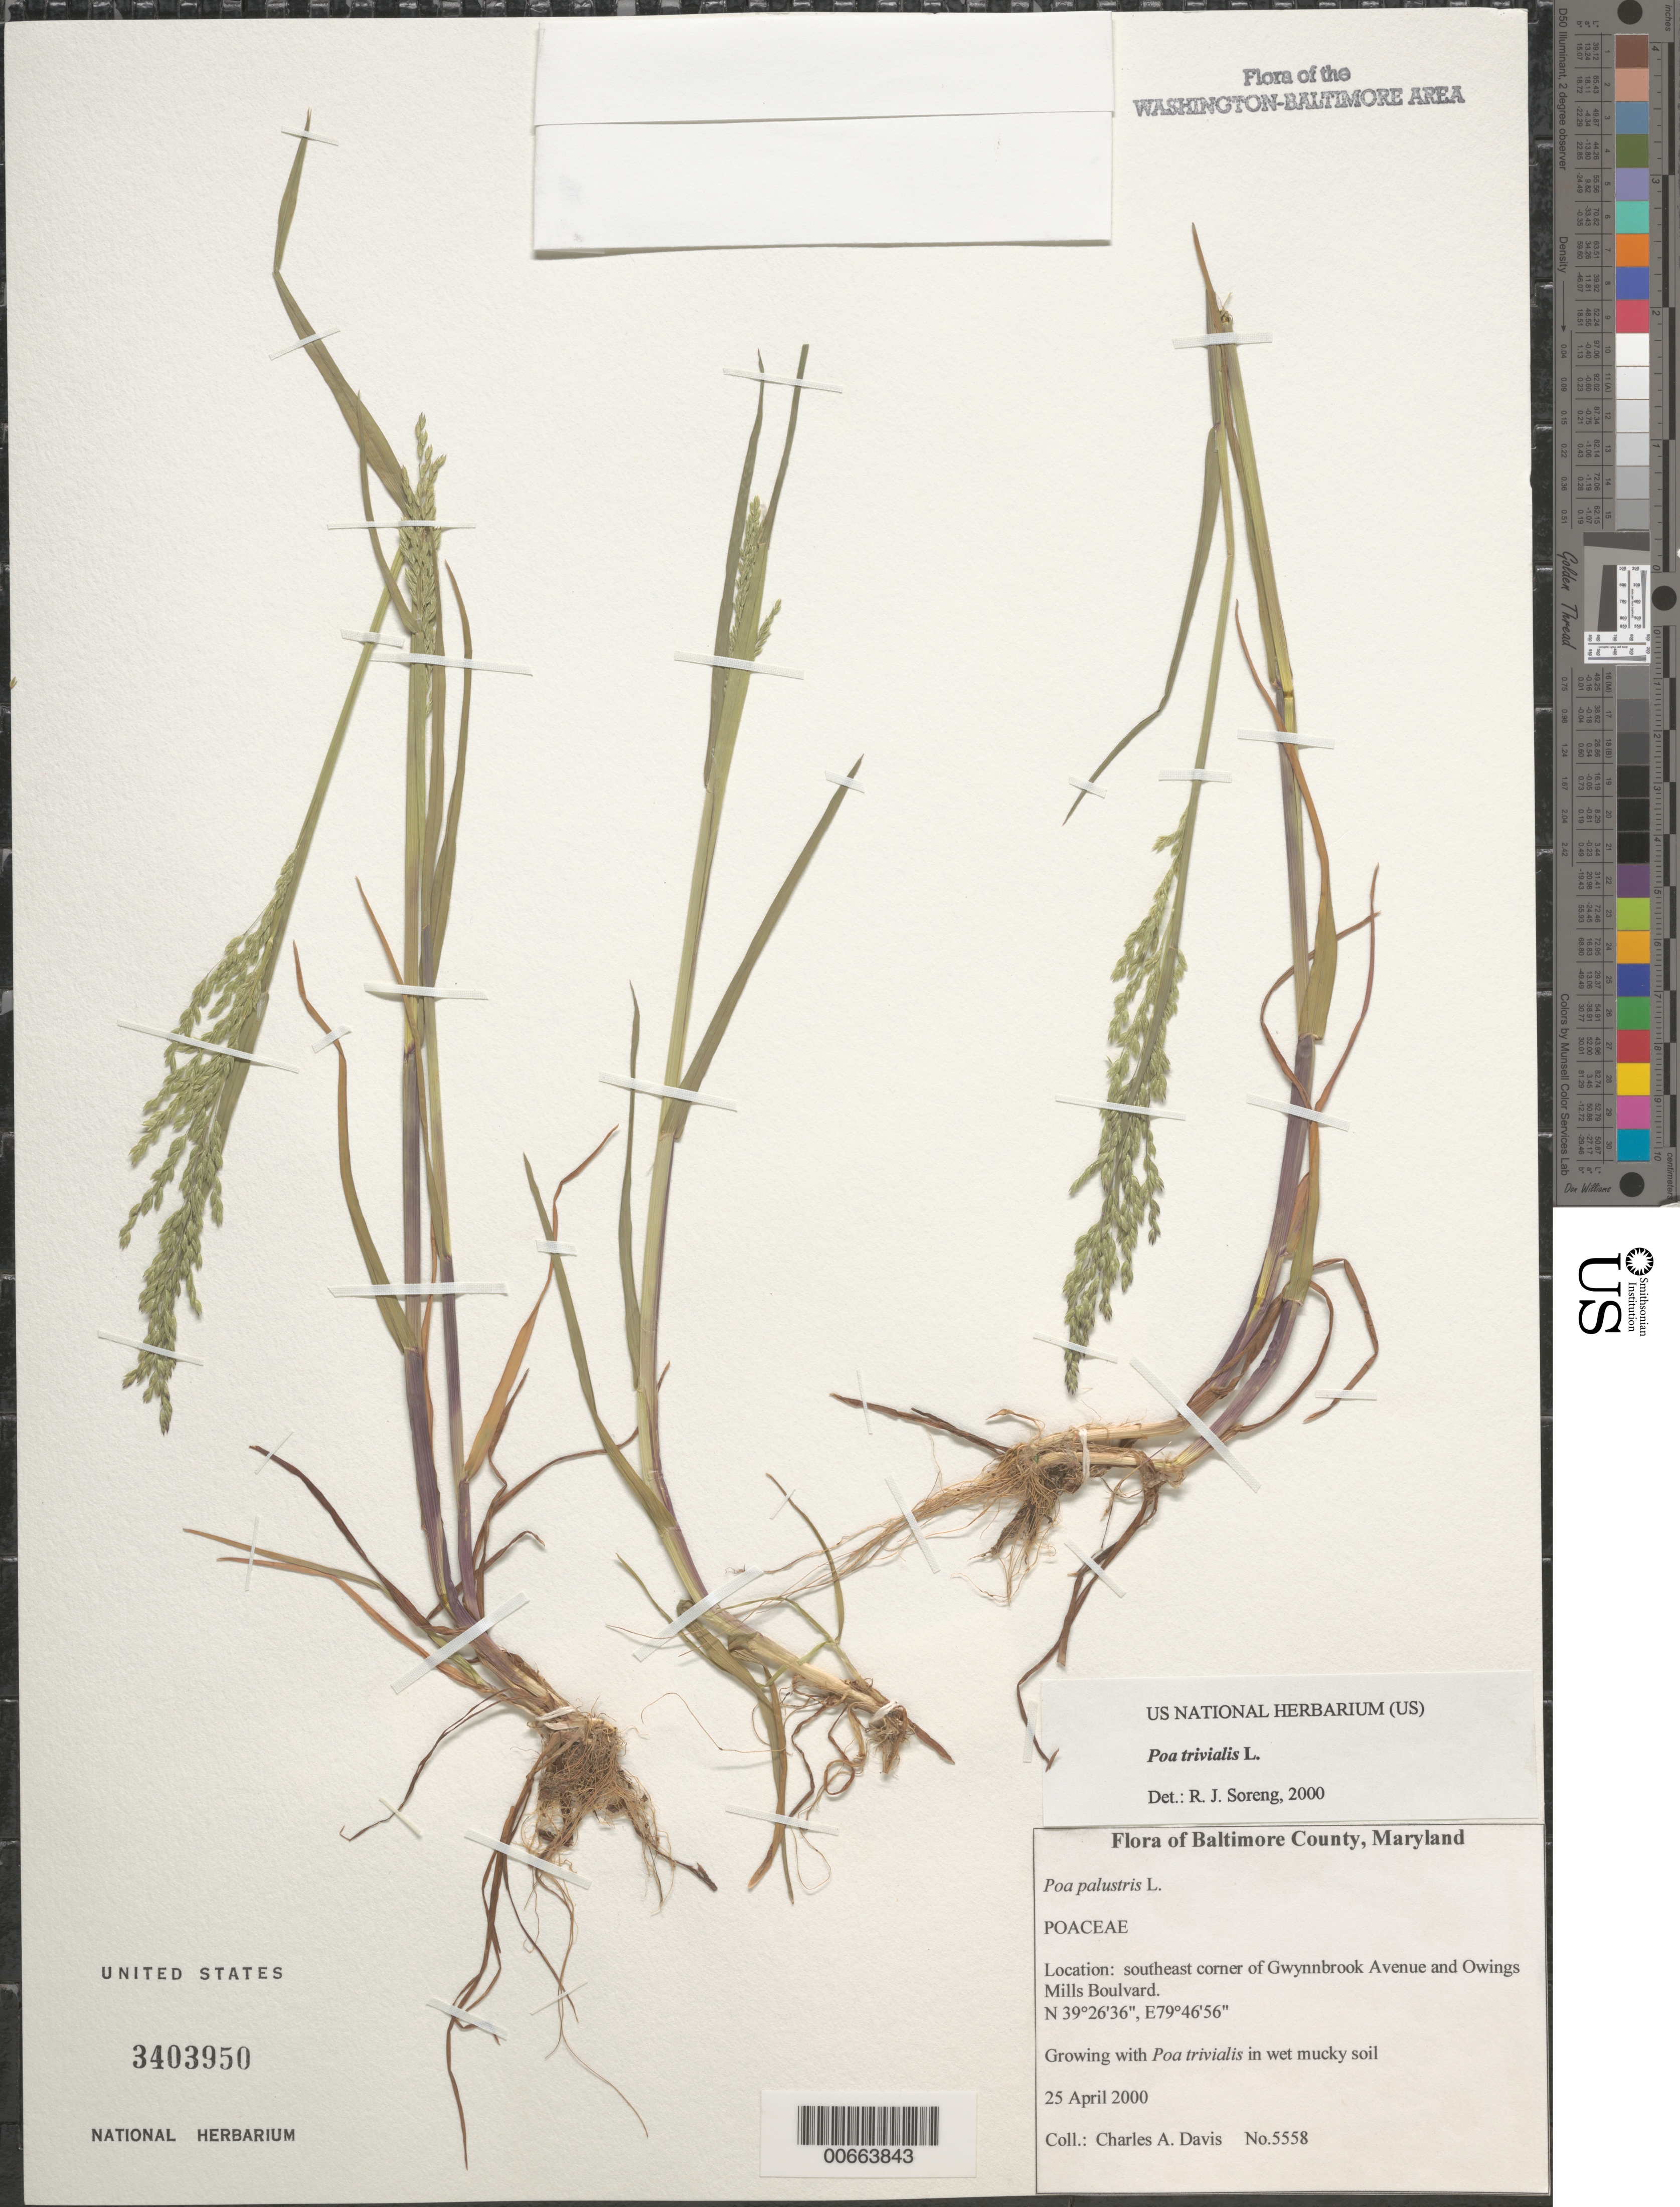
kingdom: Plantae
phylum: Tracheophyta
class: Liliopsida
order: Poales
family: Poaceae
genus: Poa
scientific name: Poa trivialis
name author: L.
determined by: Soreng, Robert J., Research Associate (BOT), Smithsonian Institution - National Museum of Natural History (UNITED STATES)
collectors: C. Davis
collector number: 5558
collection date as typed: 25 Apr 2000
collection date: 2000-04-25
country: United States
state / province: Maryland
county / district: Baltimore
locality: Southeast corner of Gwynnbrook Avenue and Owings Mill Blvd.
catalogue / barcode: US 3403950